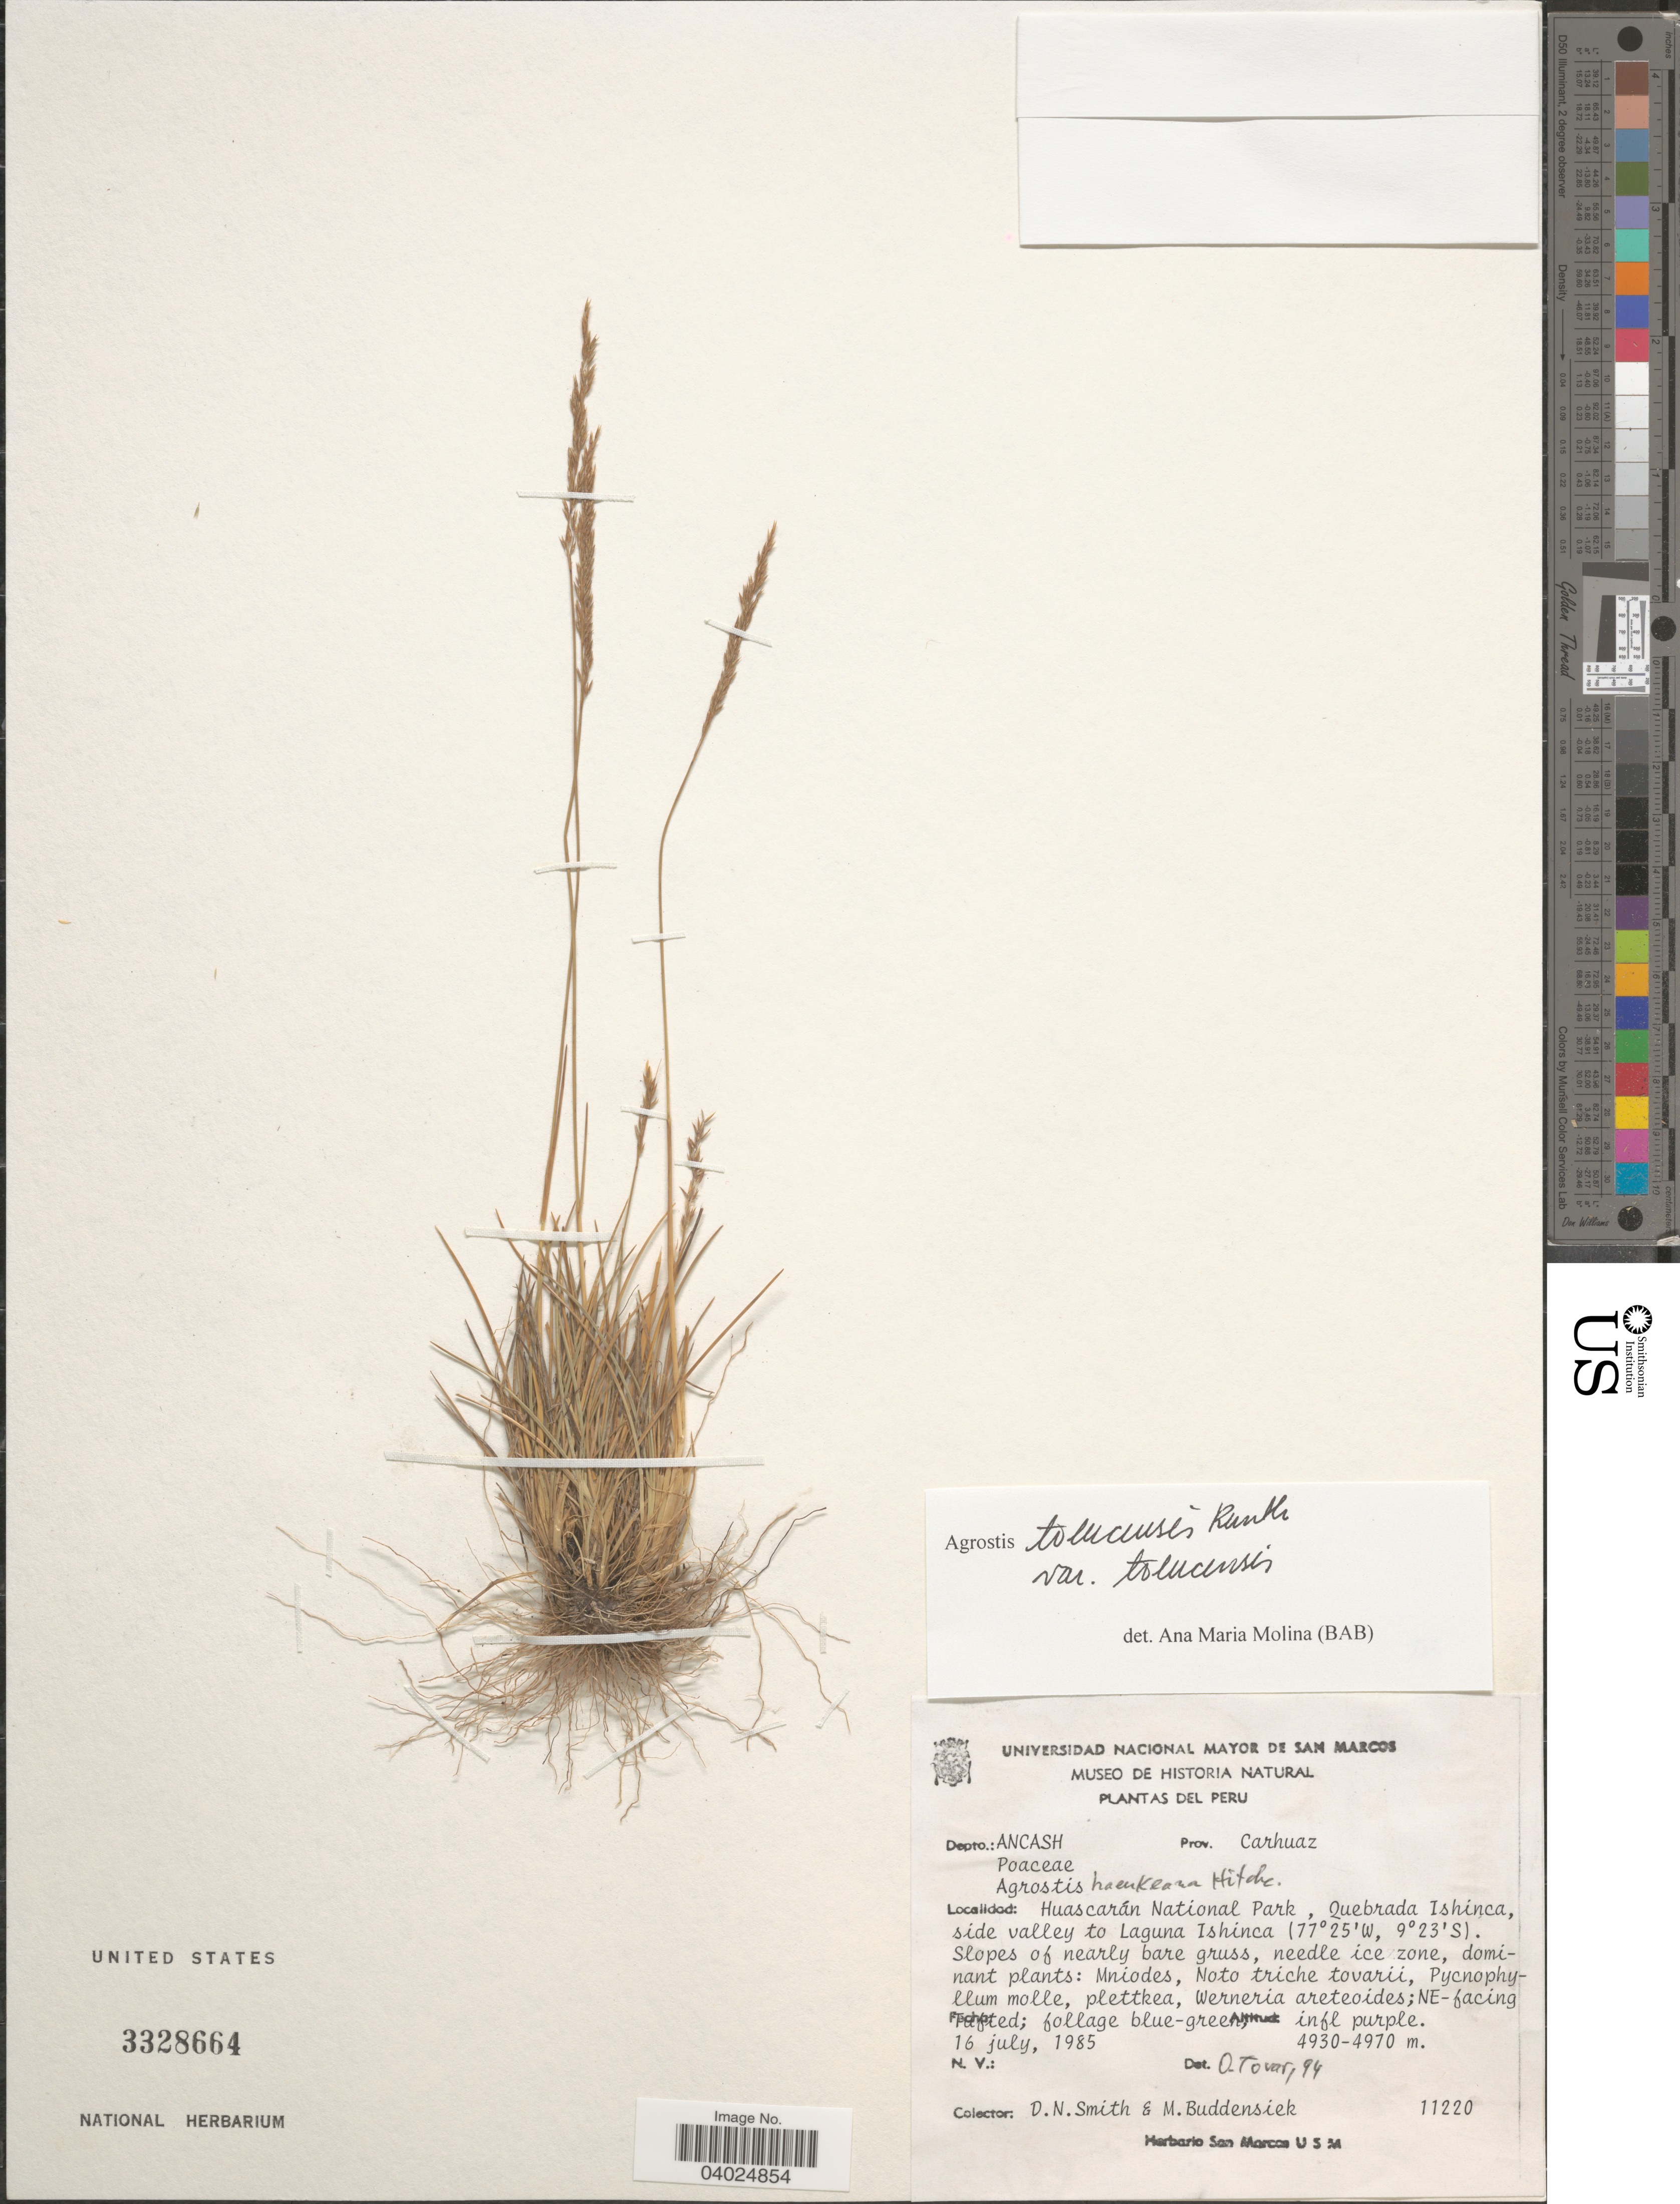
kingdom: Plantae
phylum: Tracheophyta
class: Liliopsida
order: Poales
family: Poaceae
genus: Agrostis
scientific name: Agrostis tolucensis Kunth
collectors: D. Smith & M. Buddensiek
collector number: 11220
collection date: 1985-07-16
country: Peru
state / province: Ancash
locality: Depto.: Ancash. Prov. Carhuaz. Huascarán National Park, Quebrada Ishinca, side valley to Laguna Ishinca. NE-facing.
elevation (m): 4930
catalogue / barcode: US 3328664